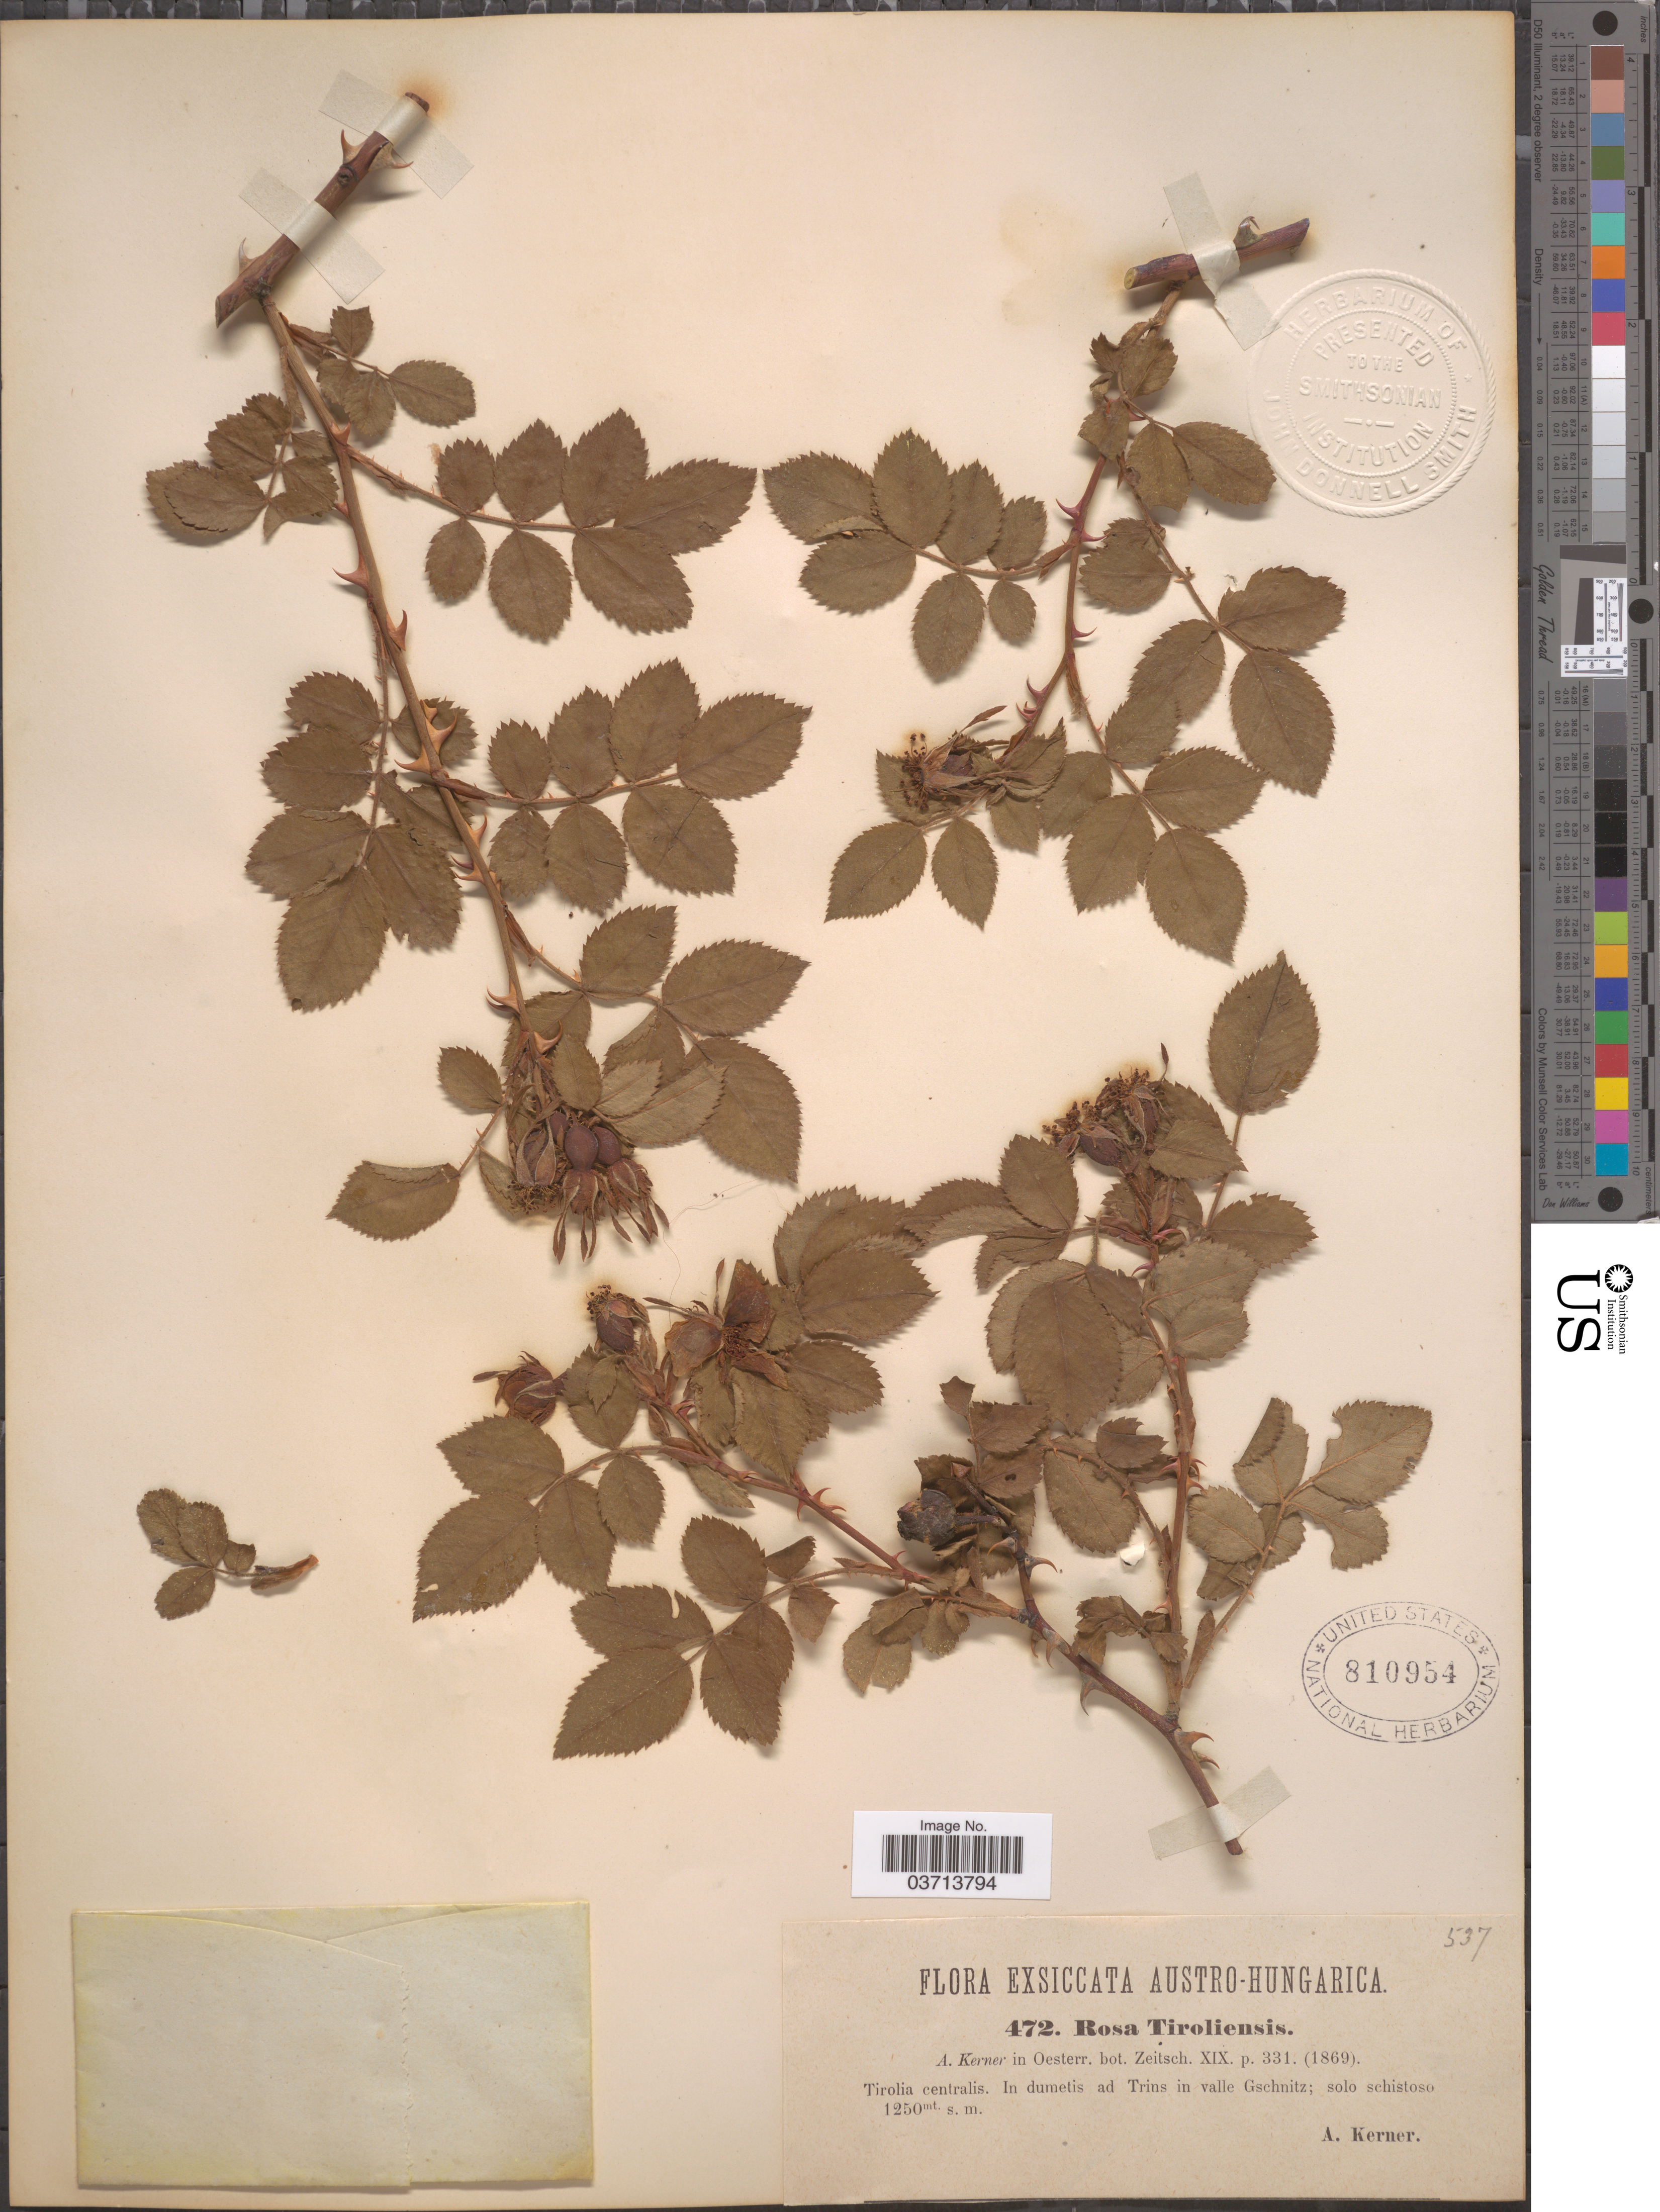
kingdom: Plantae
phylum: Tracheophyta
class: Magnoliopsida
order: Rosales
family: Rosaceae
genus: Rosa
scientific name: Rosa tirolensis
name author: A. Kern.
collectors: A. Kerner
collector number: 472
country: Austria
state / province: Tirol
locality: Austro-Hungarica. Tirolia centralis. In dumetis ad Trins in valle Gschnitz.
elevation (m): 1250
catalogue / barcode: US 810954